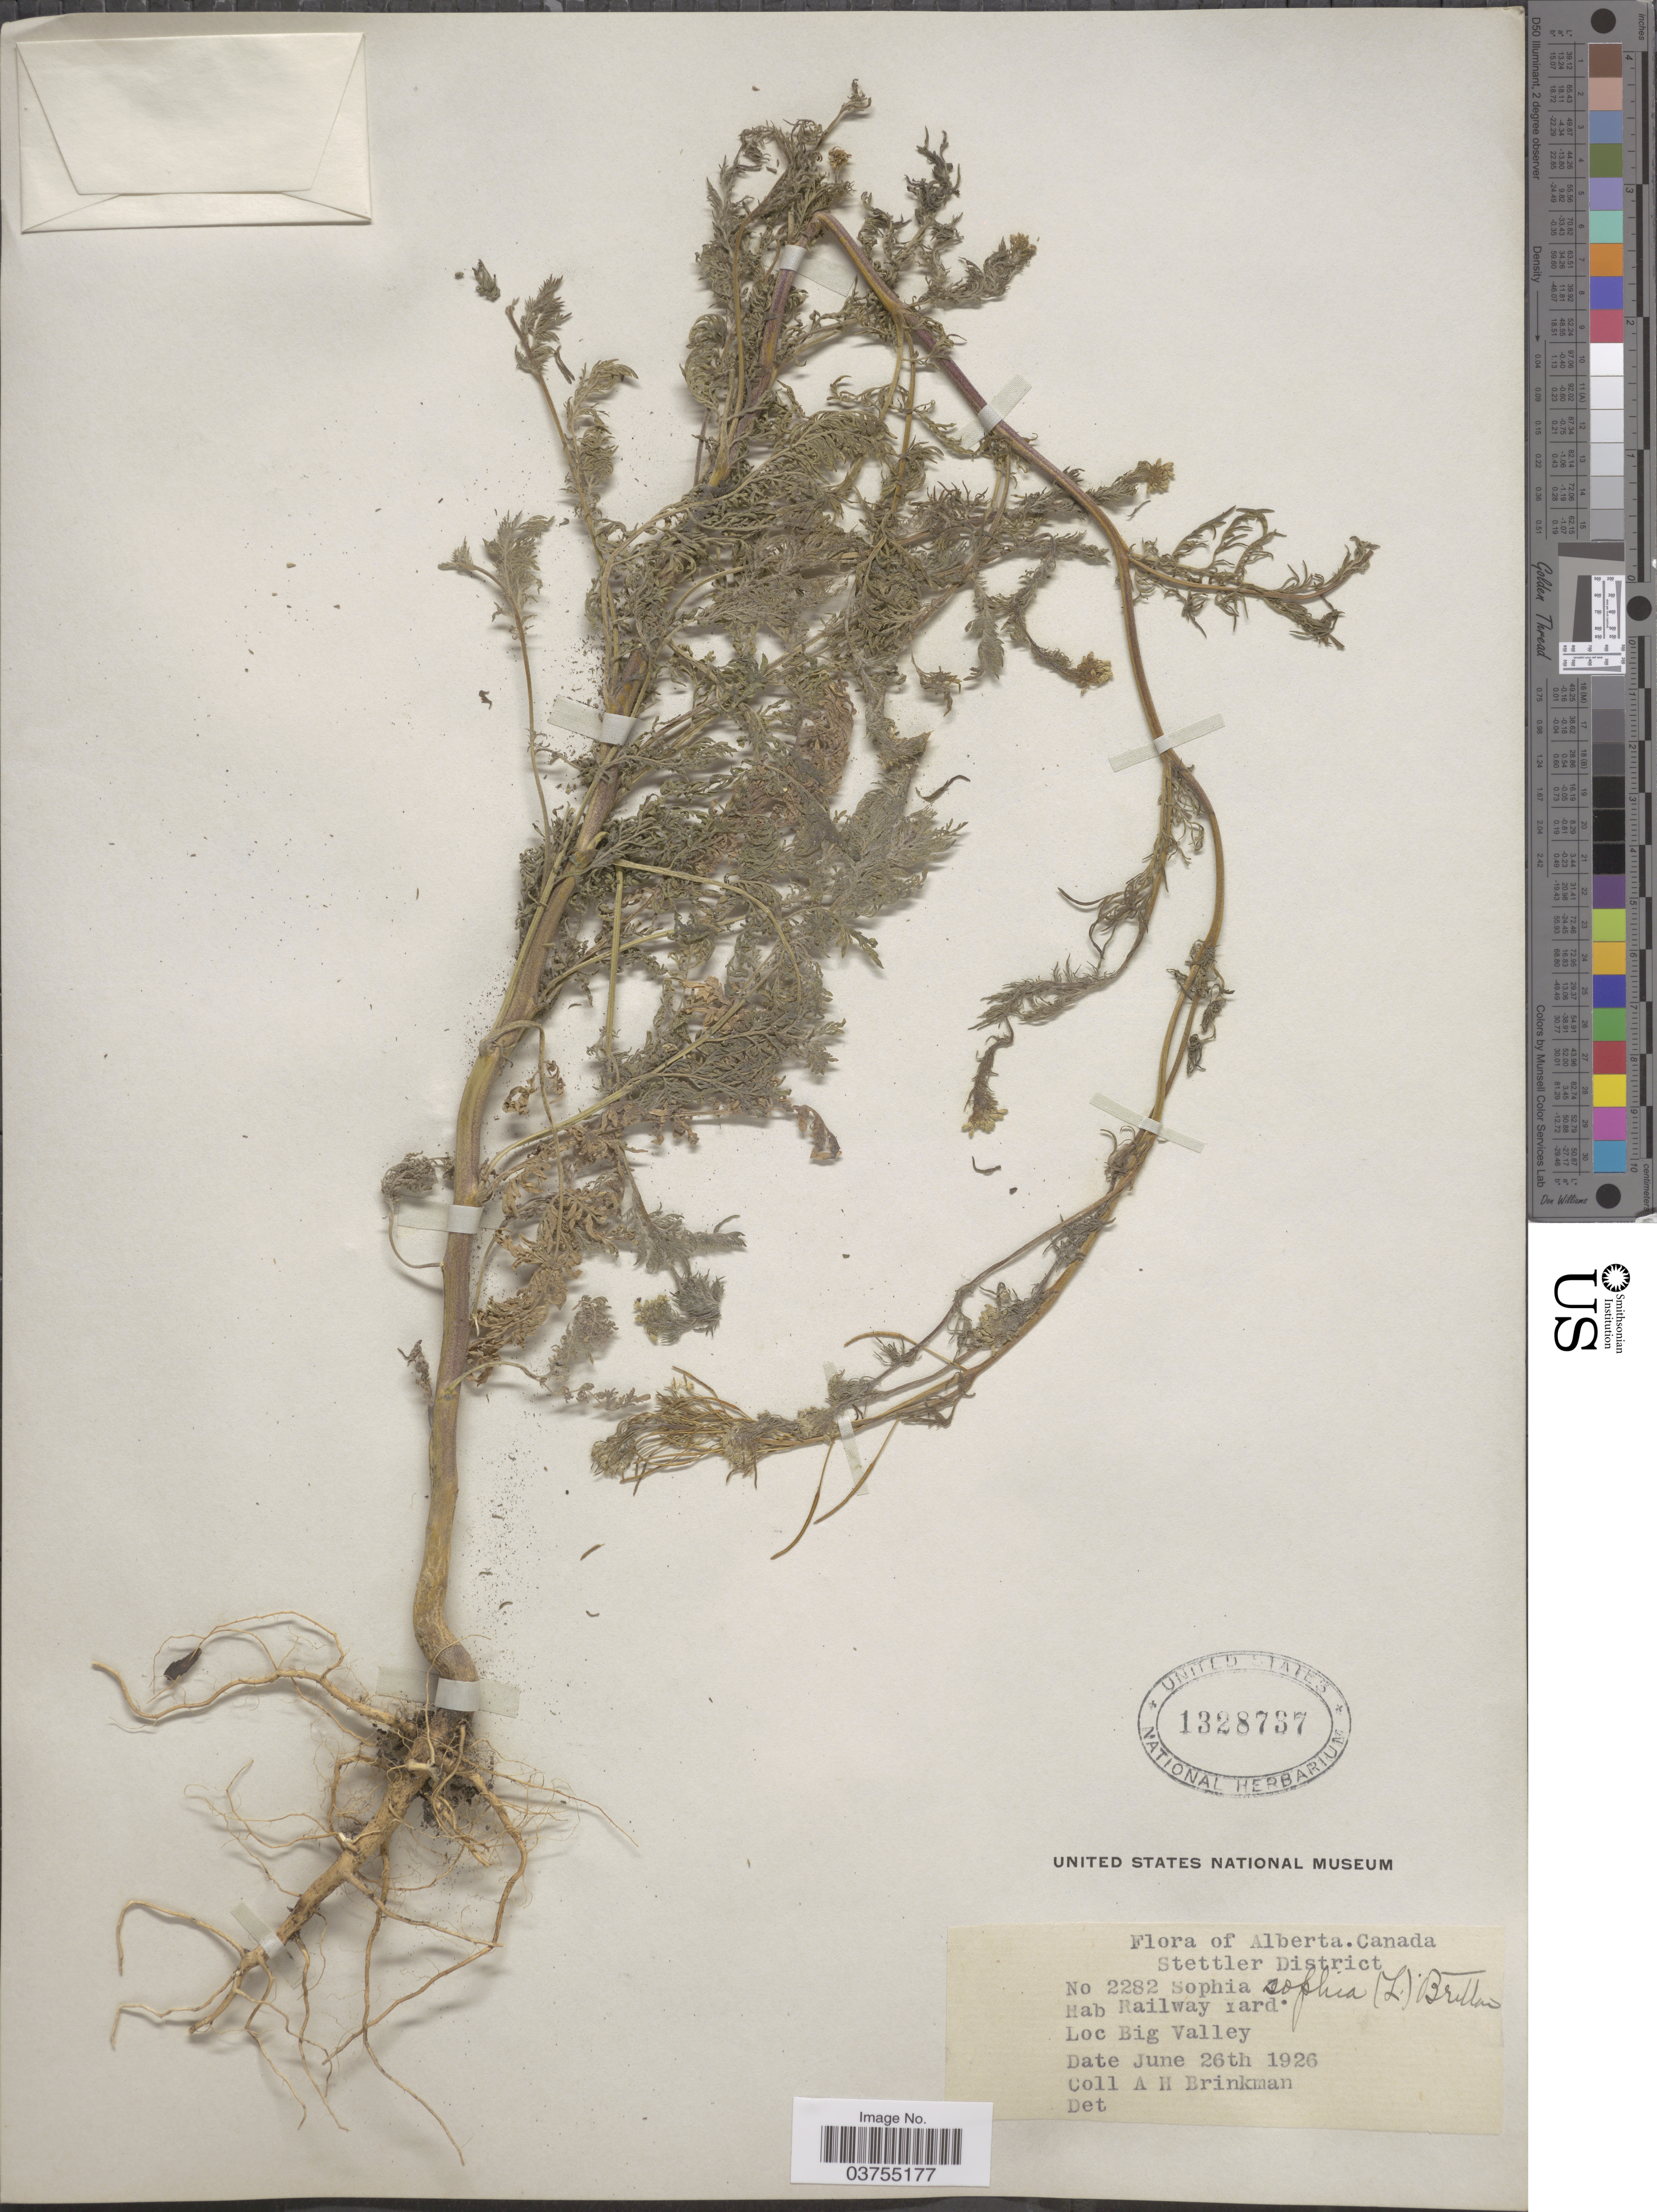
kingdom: Plantae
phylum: Tracheophyta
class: Magnoliopsida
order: Brassicales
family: Brassicaceae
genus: Descurainia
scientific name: Descurainia sophia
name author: (L.) Webb ex Prantl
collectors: A. Brinkman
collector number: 2282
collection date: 1926-06-26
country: Canada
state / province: Alberta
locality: Stettler District. Railway Yard. Big Valley.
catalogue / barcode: US 1328737